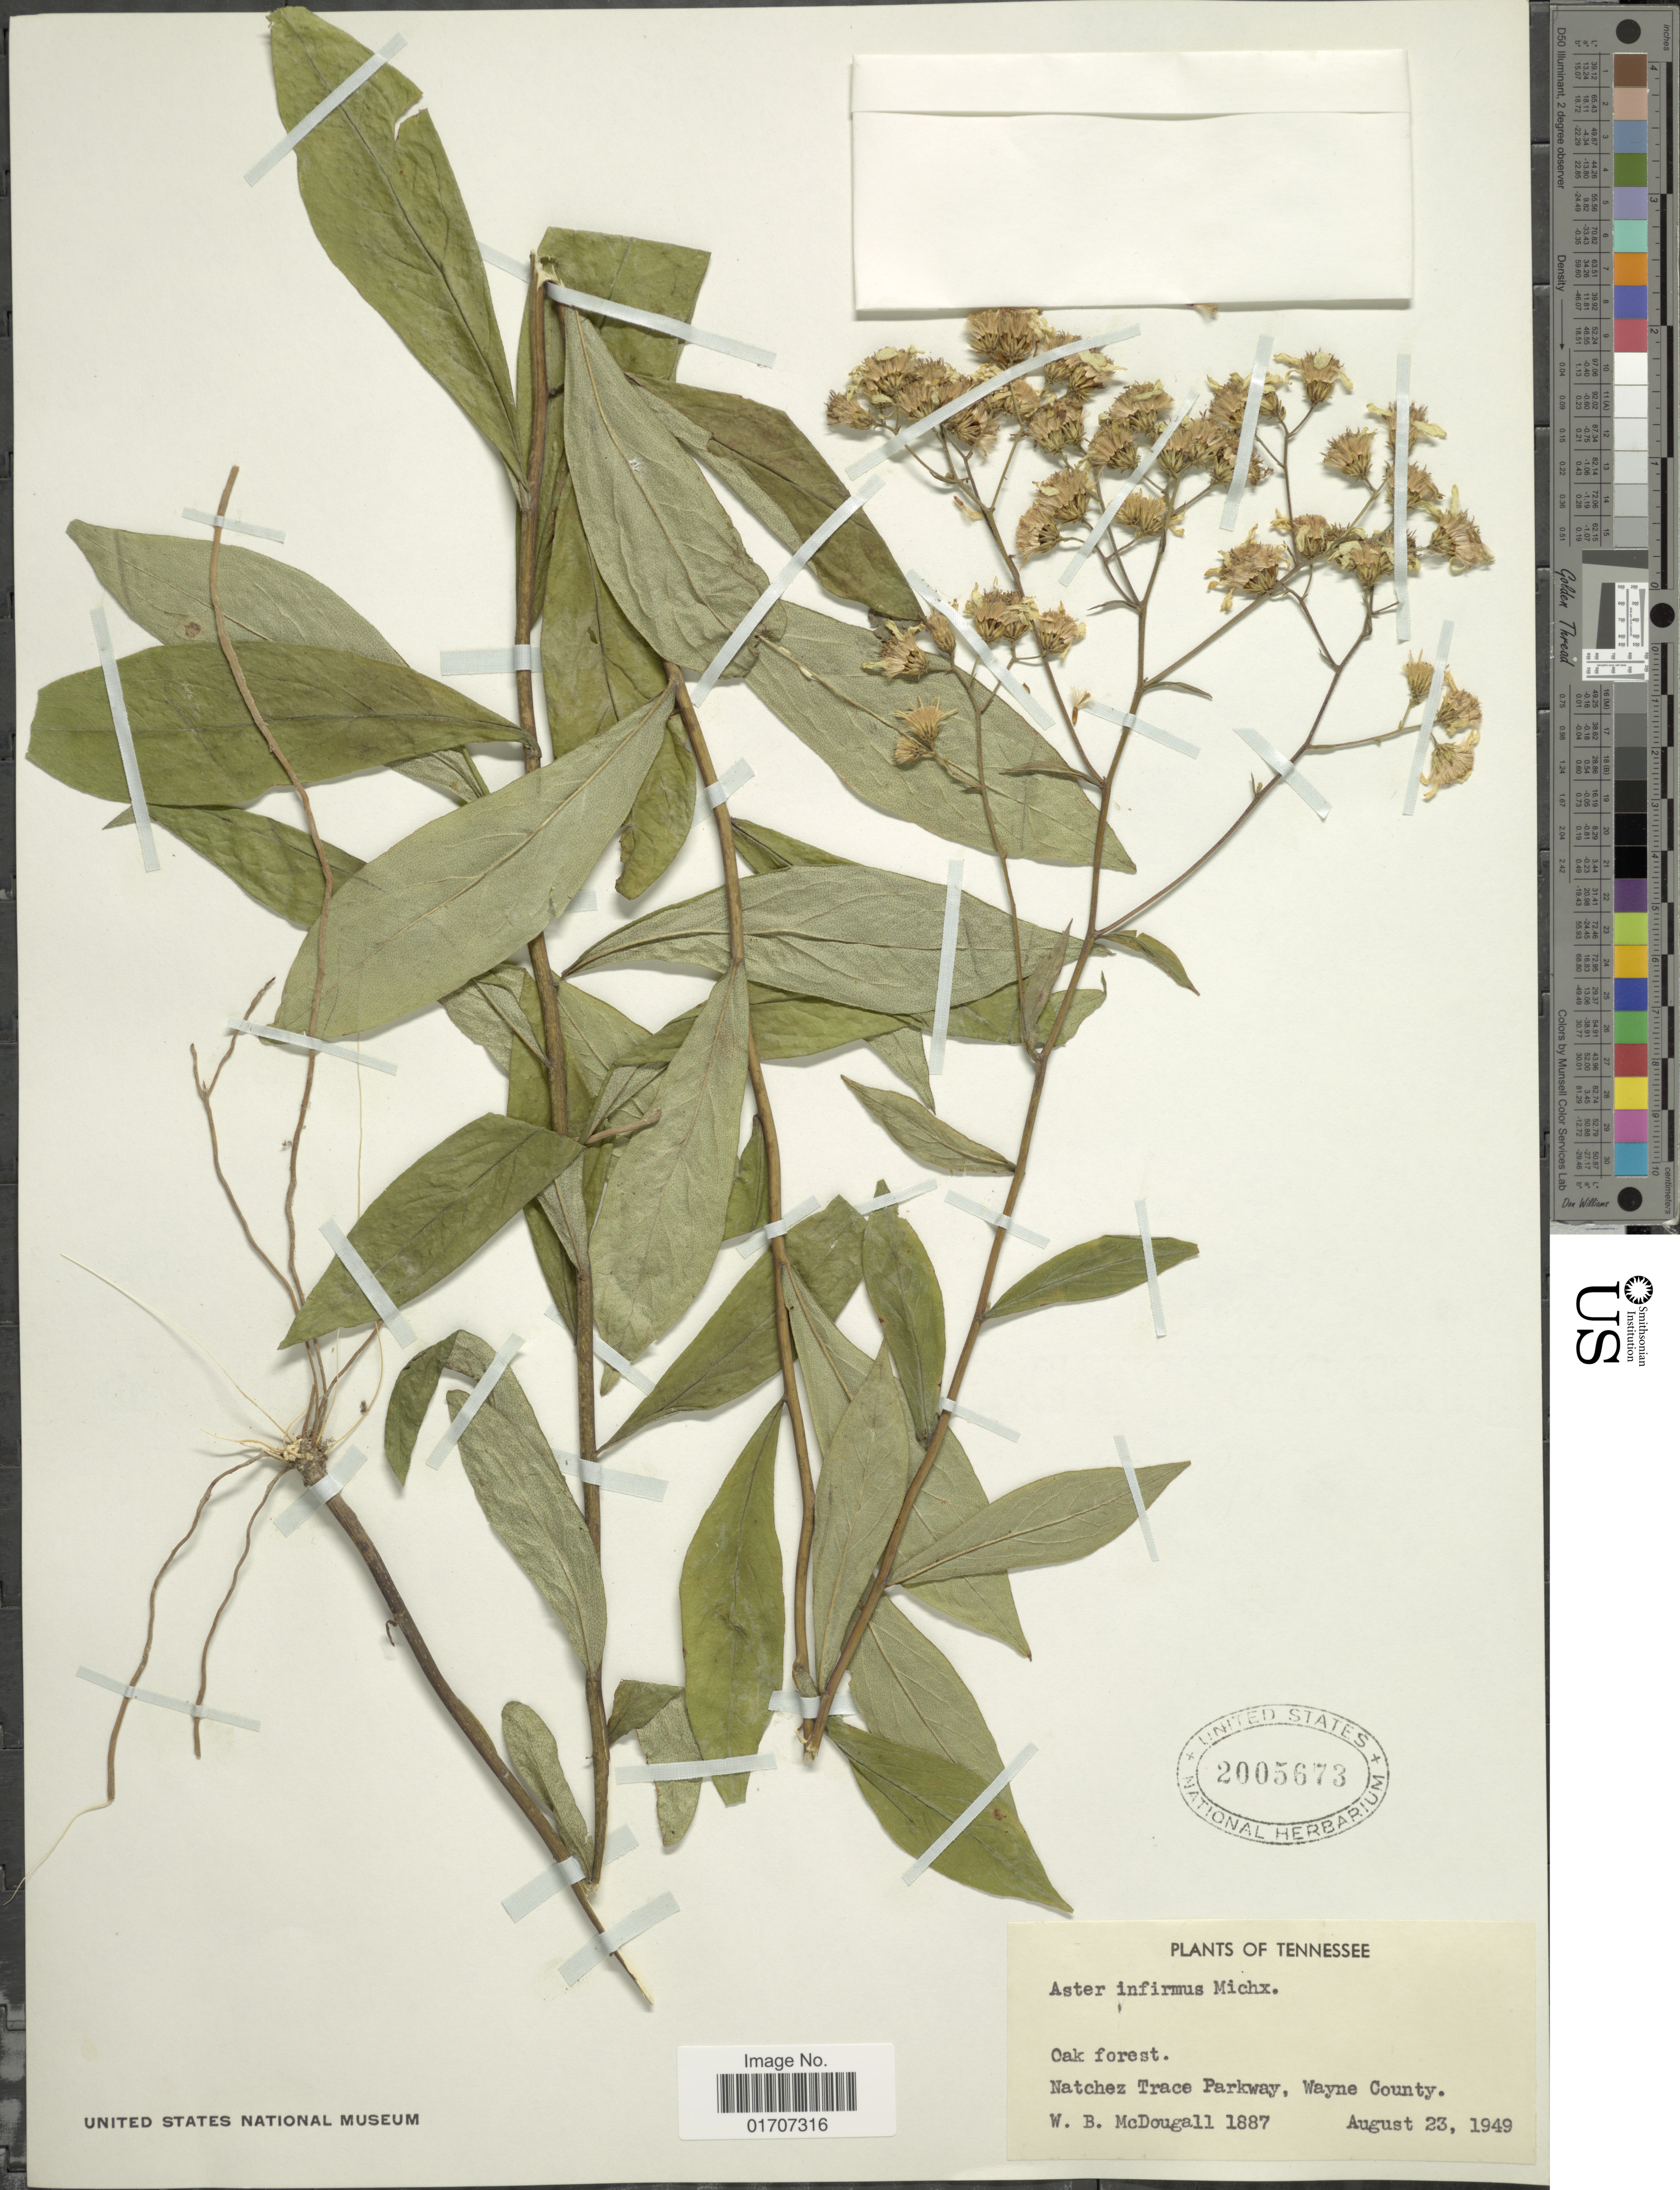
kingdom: Plantae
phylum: Tracheophyta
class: Magnoliopsida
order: Asterales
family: Asteraceae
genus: Doellingeria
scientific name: Doellingeria infirma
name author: (Michx.) Greene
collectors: W. B. McDougall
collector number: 1887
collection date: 1949-08-23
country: United States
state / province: Tennessee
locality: Oak forest, Natchez Trace Parkway, Wayne County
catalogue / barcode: US 2005973